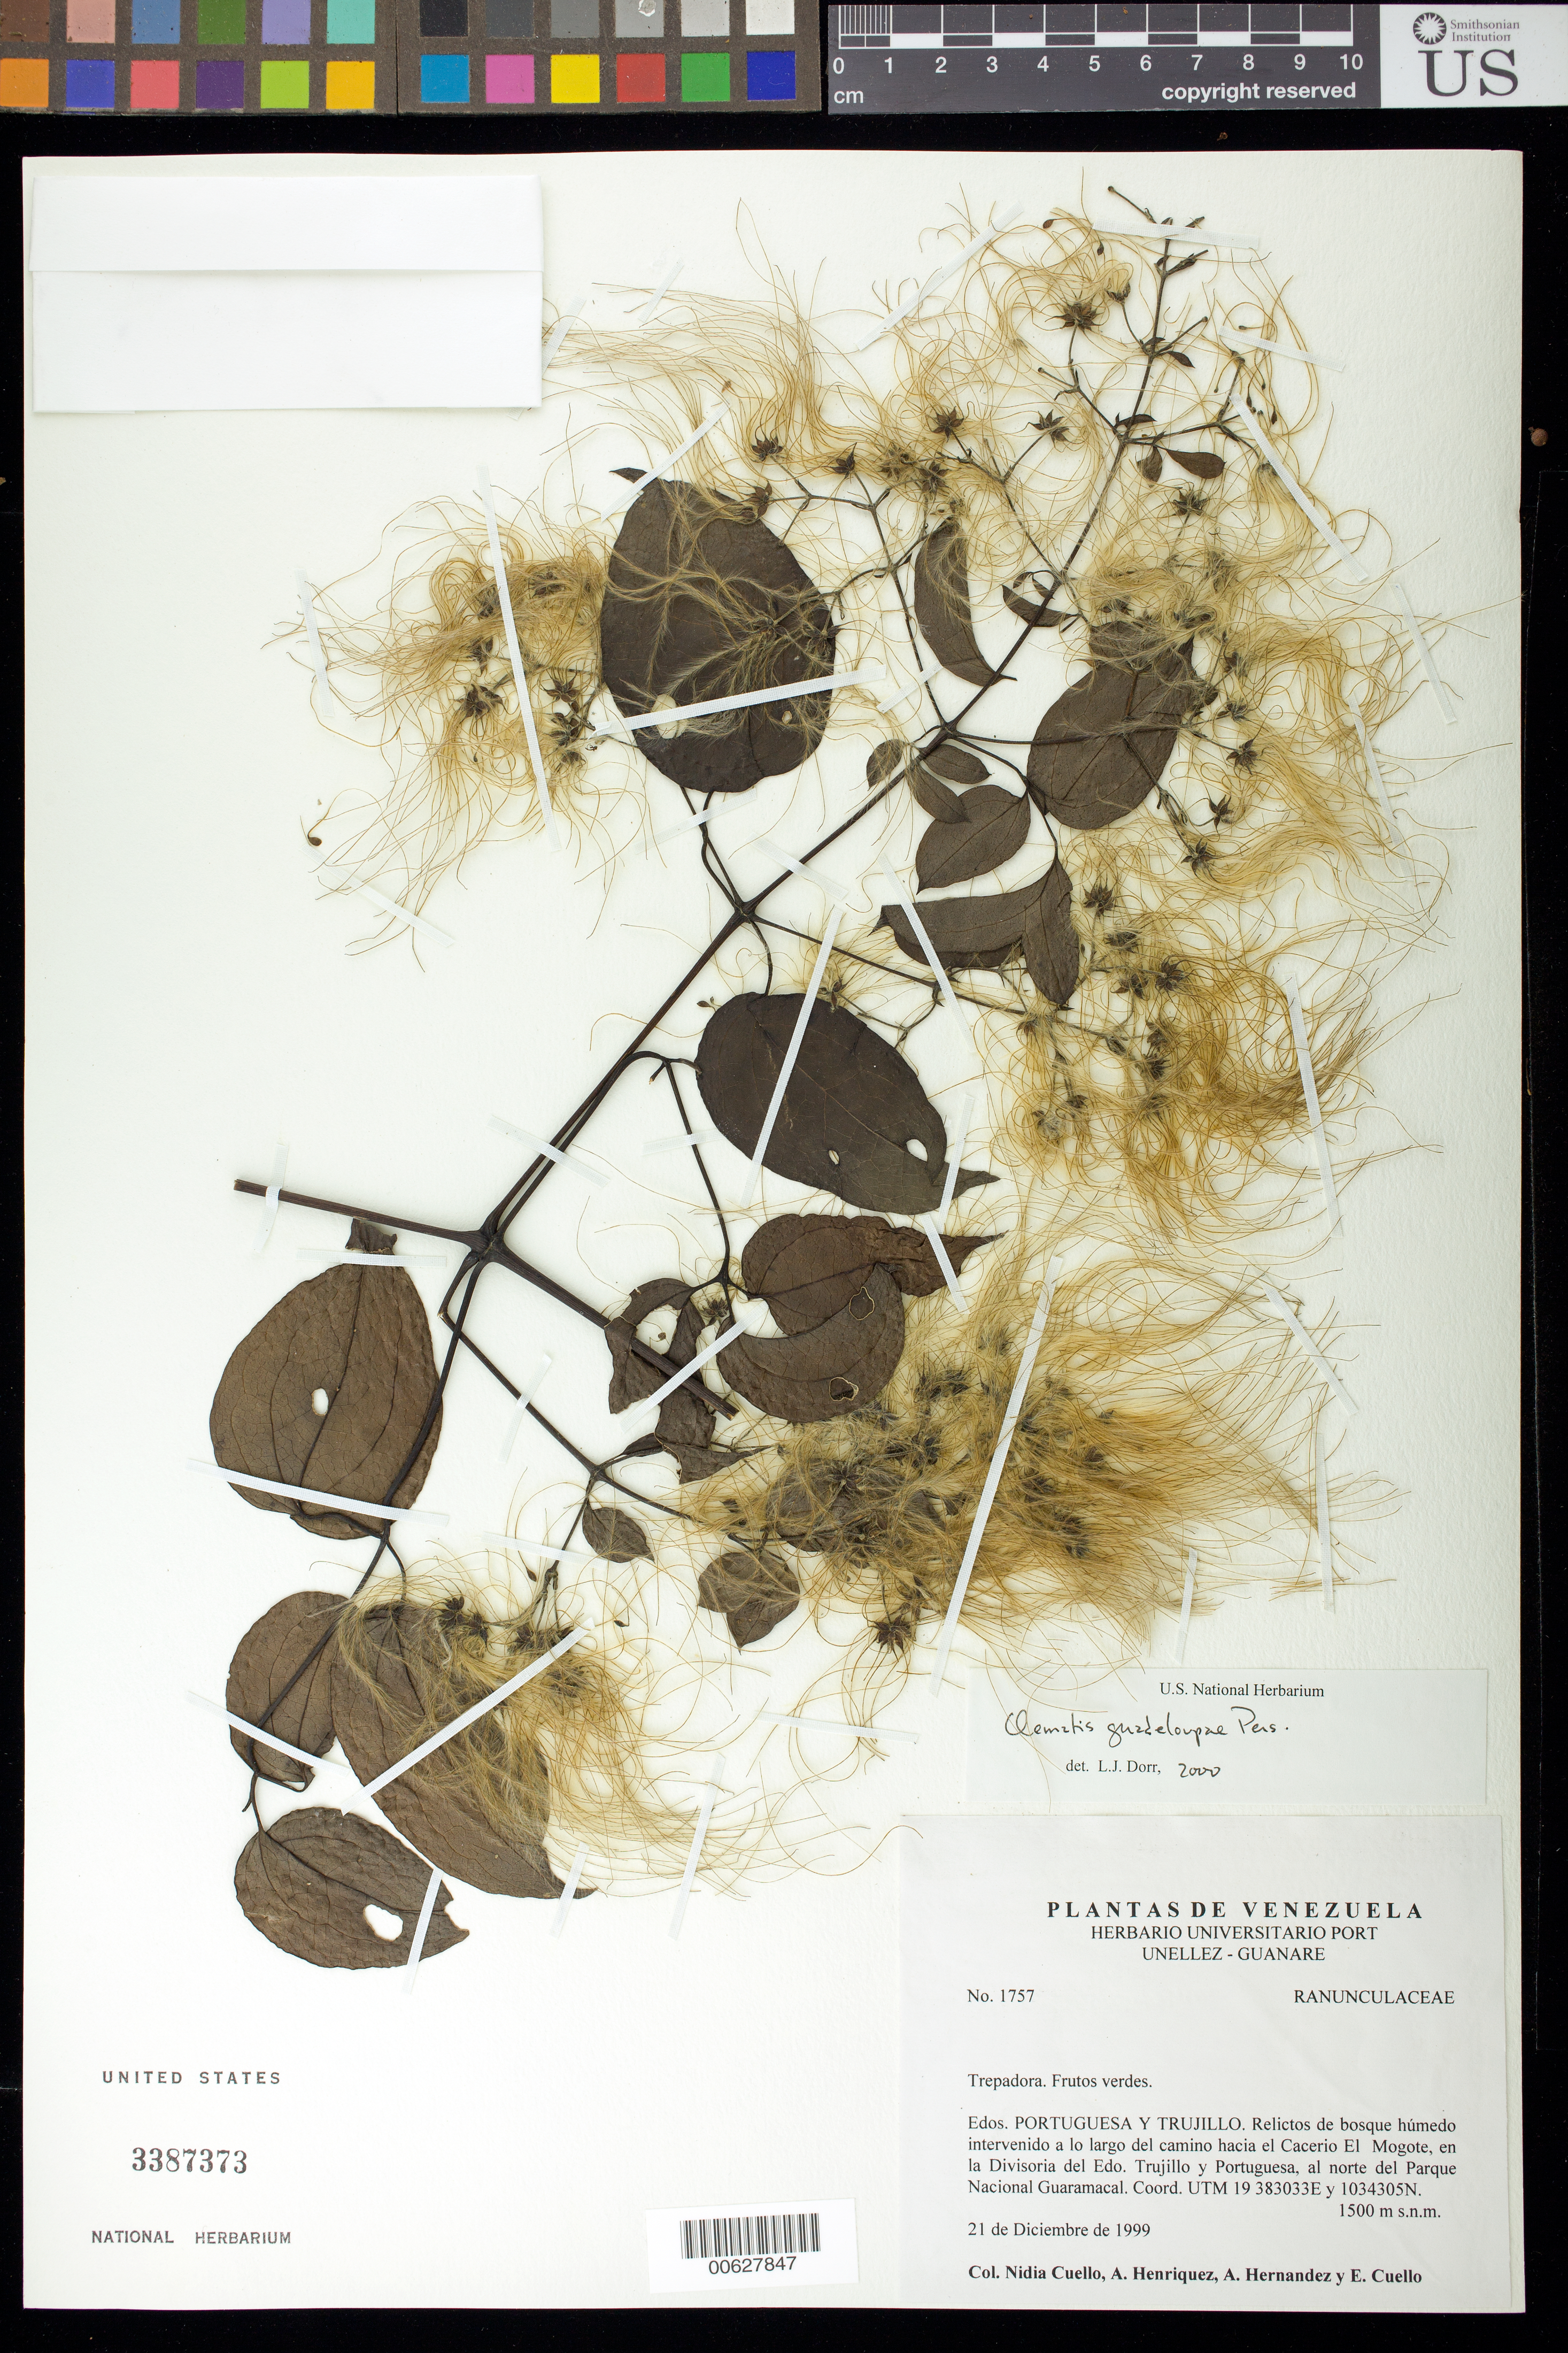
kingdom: Plantae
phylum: Tracheophyta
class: Magnoliopsida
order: Ranunculales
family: Ranunculaceae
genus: Clematis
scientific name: Clematis guadeloupae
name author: Pers.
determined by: Dorr, L. J., (BOT), Smithsonian Institution - National Museum of Natural History (UNITED STATES)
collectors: N. L. Cuello, A. Henríquez, A. Hernandez & E. Cuello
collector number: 1757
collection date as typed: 21 Dec 1999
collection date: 1999-12-21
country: Venezuela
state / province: Portuguesa / Trujillo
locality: Largo del camino hacia el Cacerio El Mogote, en la Divisoria del Edo. Trujillo y Portuguesa. N Parque Nacional Guaramacal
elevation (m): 1500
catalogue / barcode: US 3387373